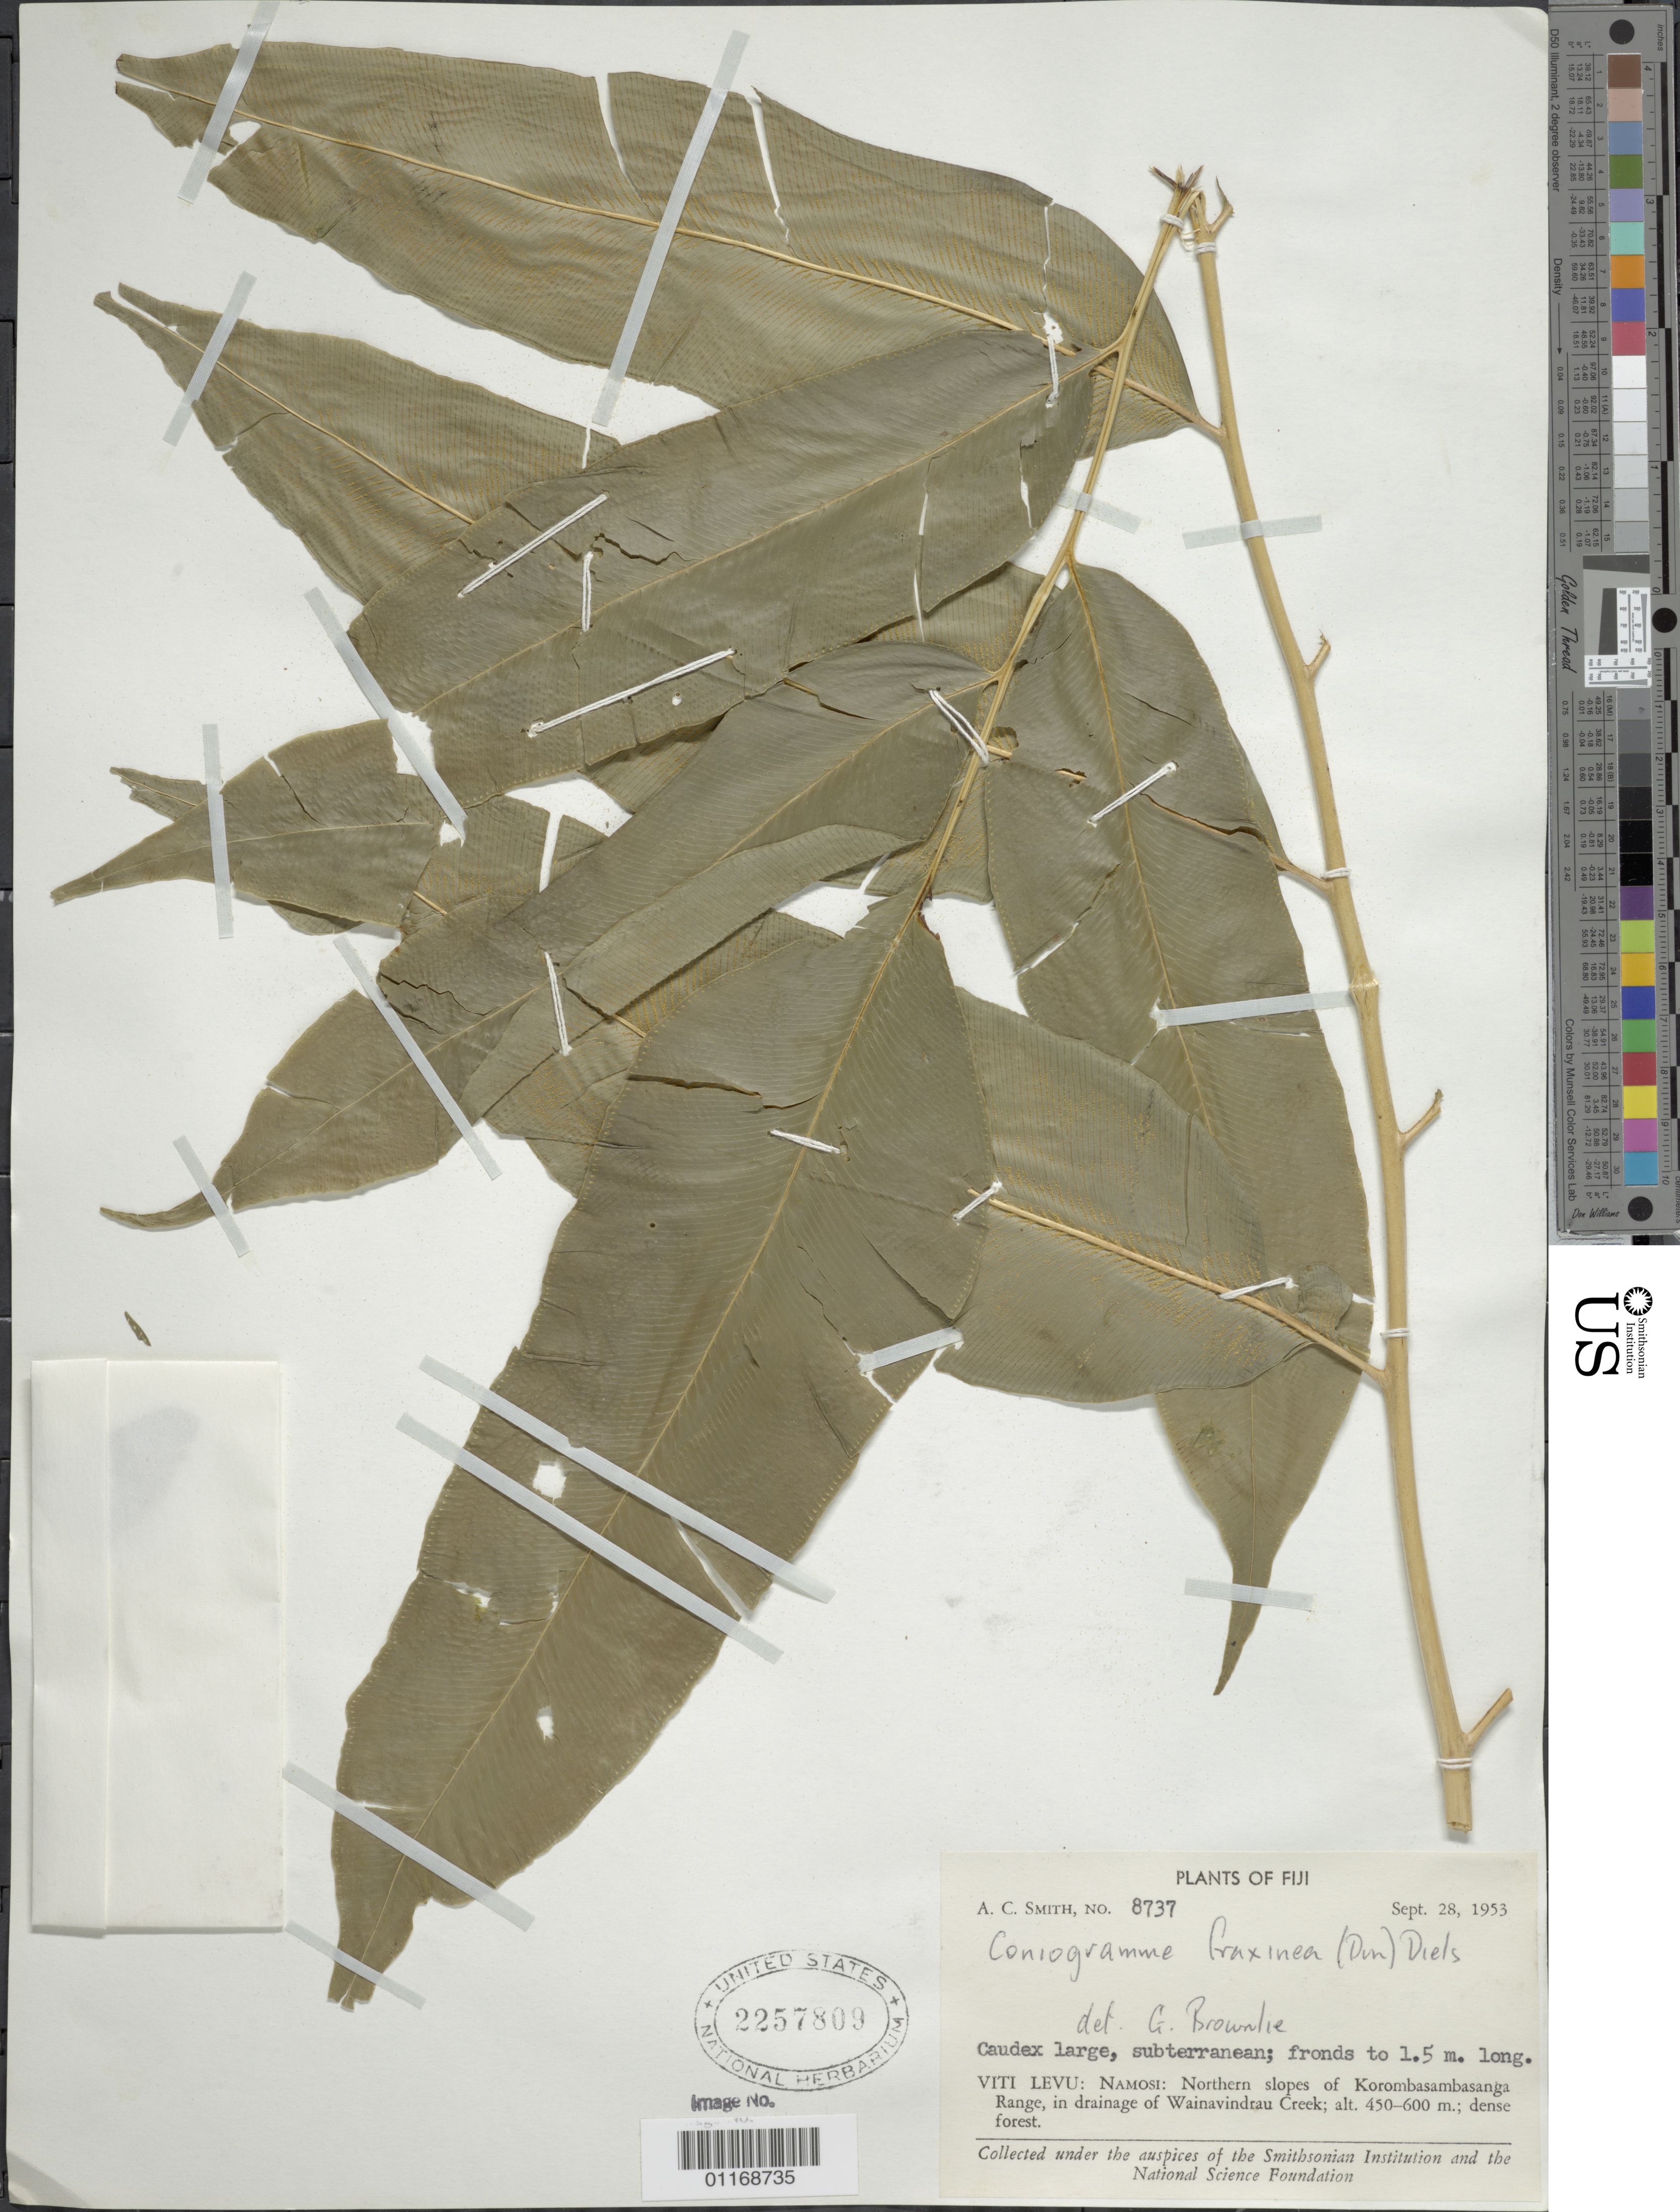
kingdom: Plantae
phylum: Tracheophyta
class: Polypodiopsida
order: Polypodiales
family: Pteridaceae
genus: Coniogramme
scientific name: Coniogramme fraxinea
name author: (D. Don) Diels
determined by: Brownlie, G.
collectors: A. C. Smith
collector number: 8737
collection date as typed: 28 Sep 1953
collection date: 1953-09-28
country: Fiji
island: Viti Levu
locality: Namosi, northern slopes of korombasambasanga range, in drainage of wainavindrau creek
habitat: Dense forest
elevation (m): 450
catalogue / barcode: US 2257809